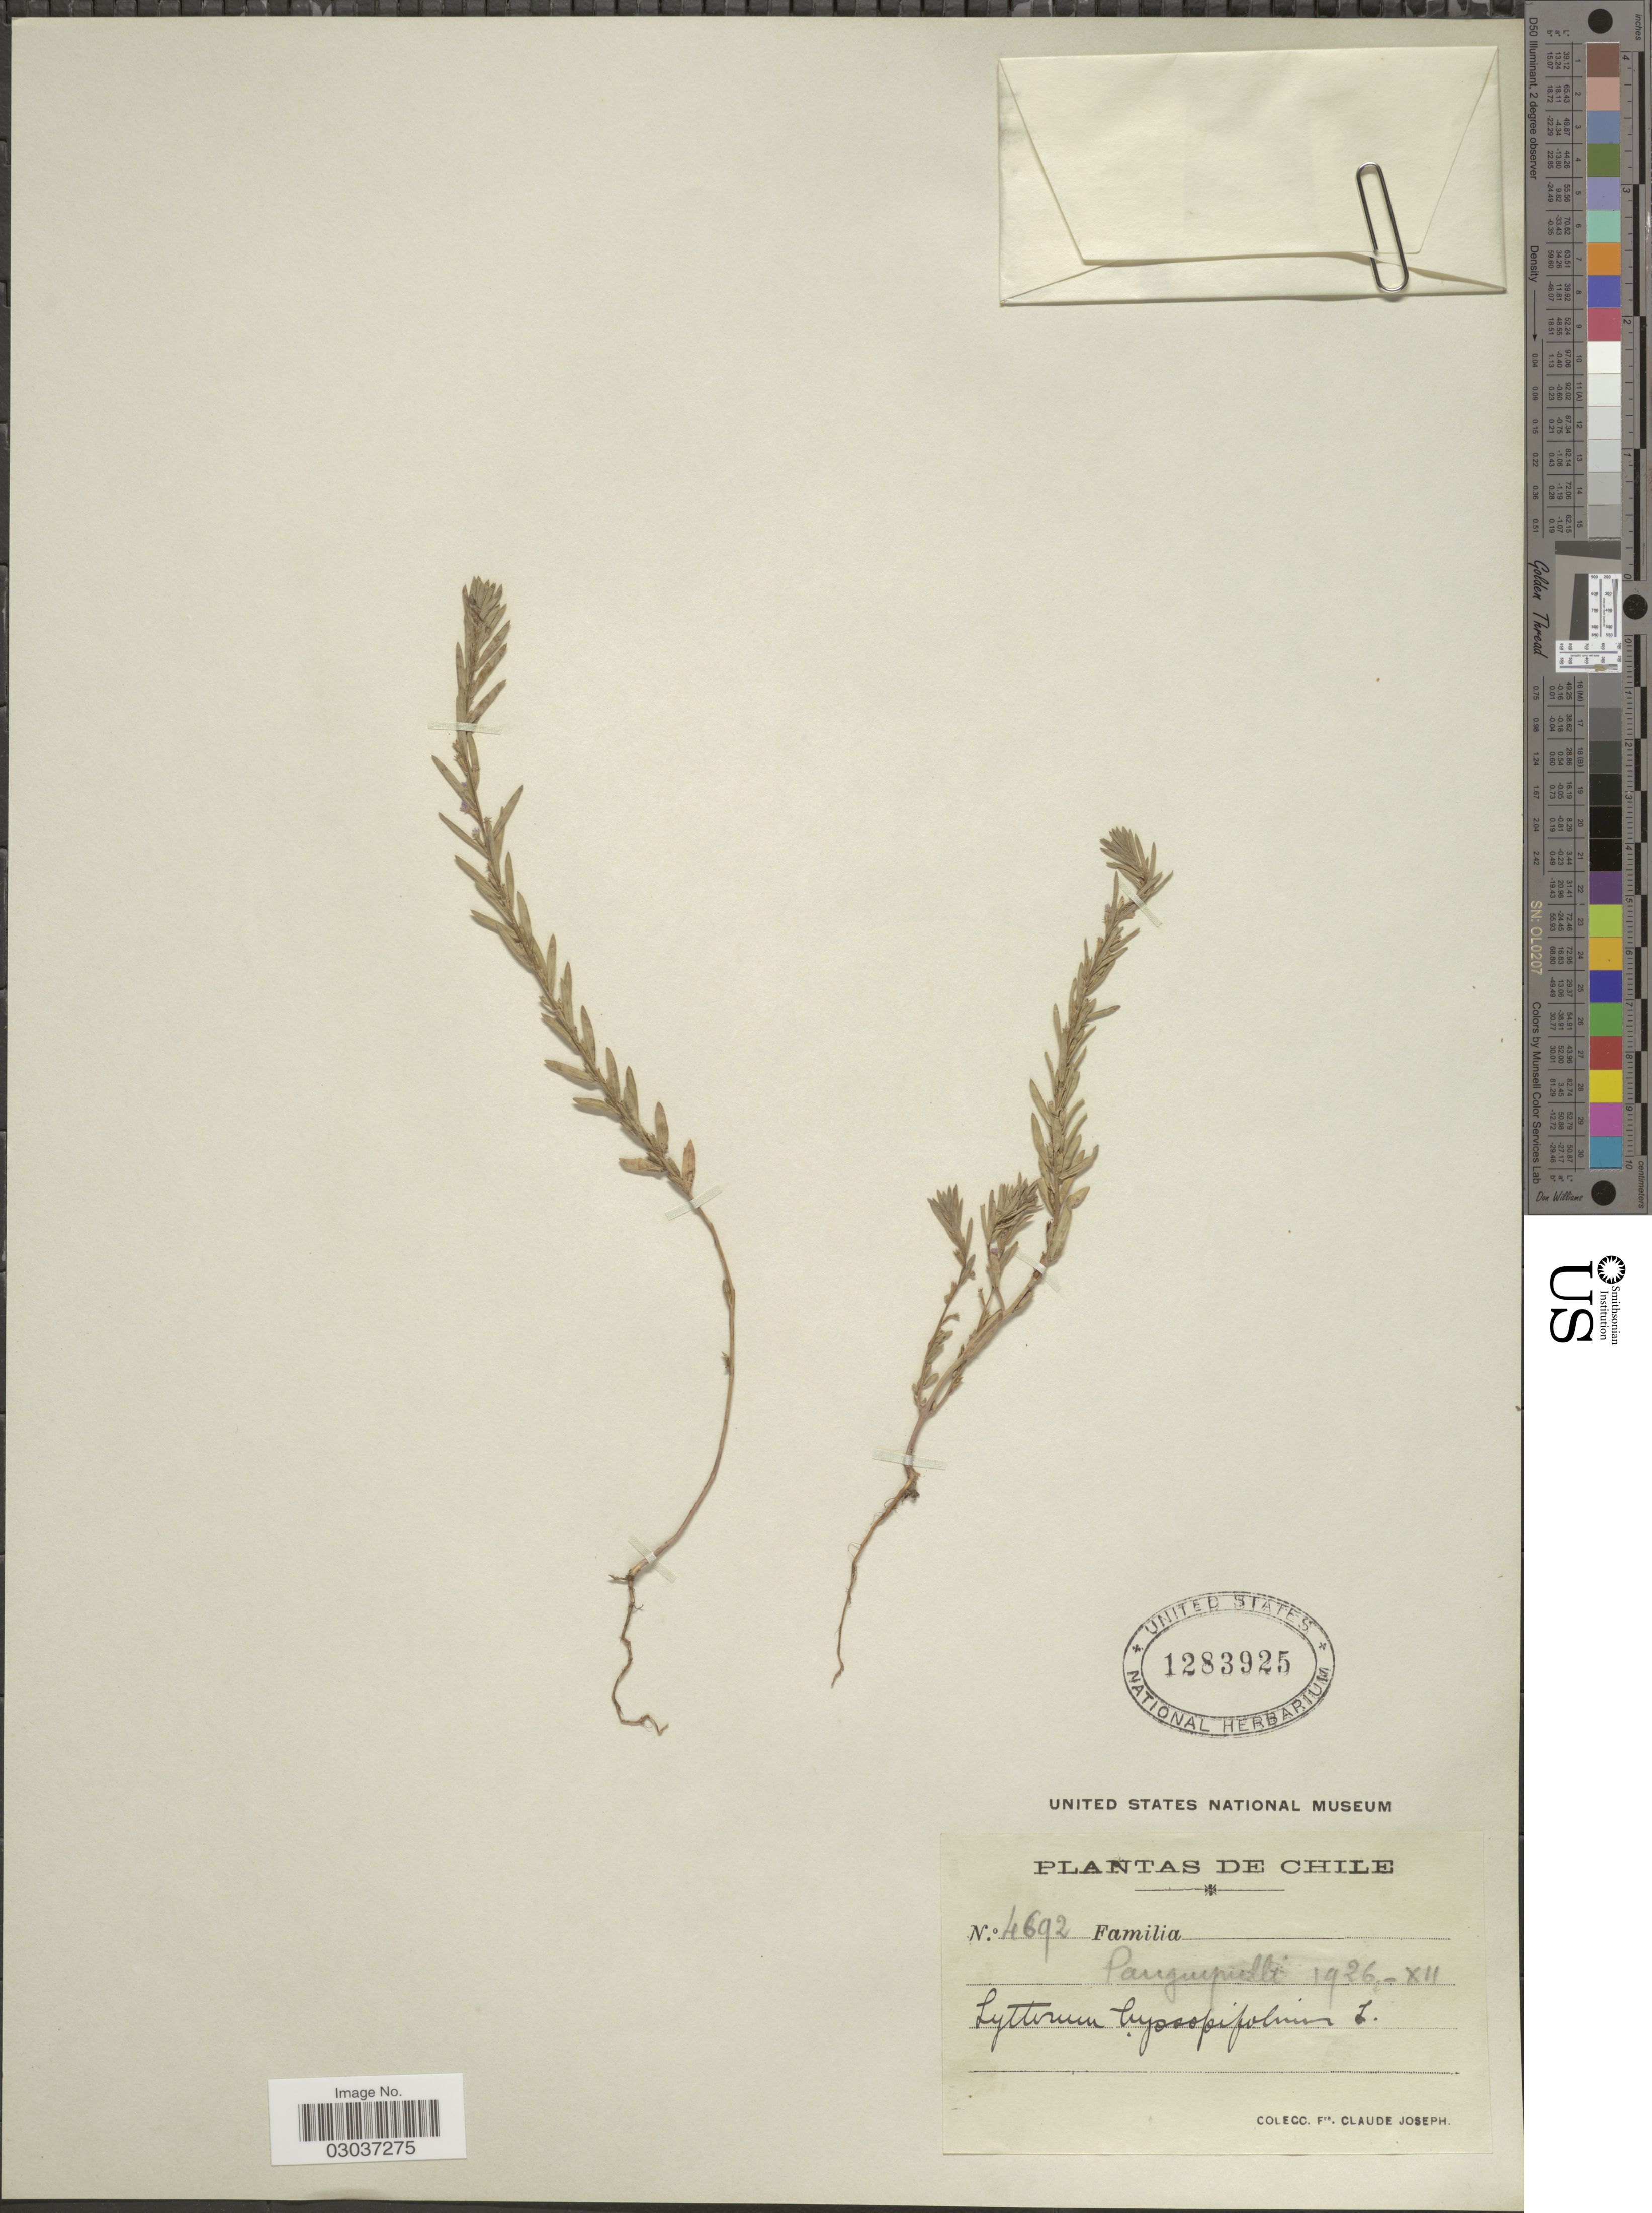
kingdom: Plantae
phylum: Tracheophyta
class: Magnoliopsida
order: Myrtales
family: Lythraceae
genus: Lythrum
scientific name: Lythrum hyssopifolia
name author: L.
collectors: Bro. Claude-Joseph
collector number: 4692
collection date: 1926-12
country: Chile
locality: Panguipulli.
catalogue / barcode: US 1283925